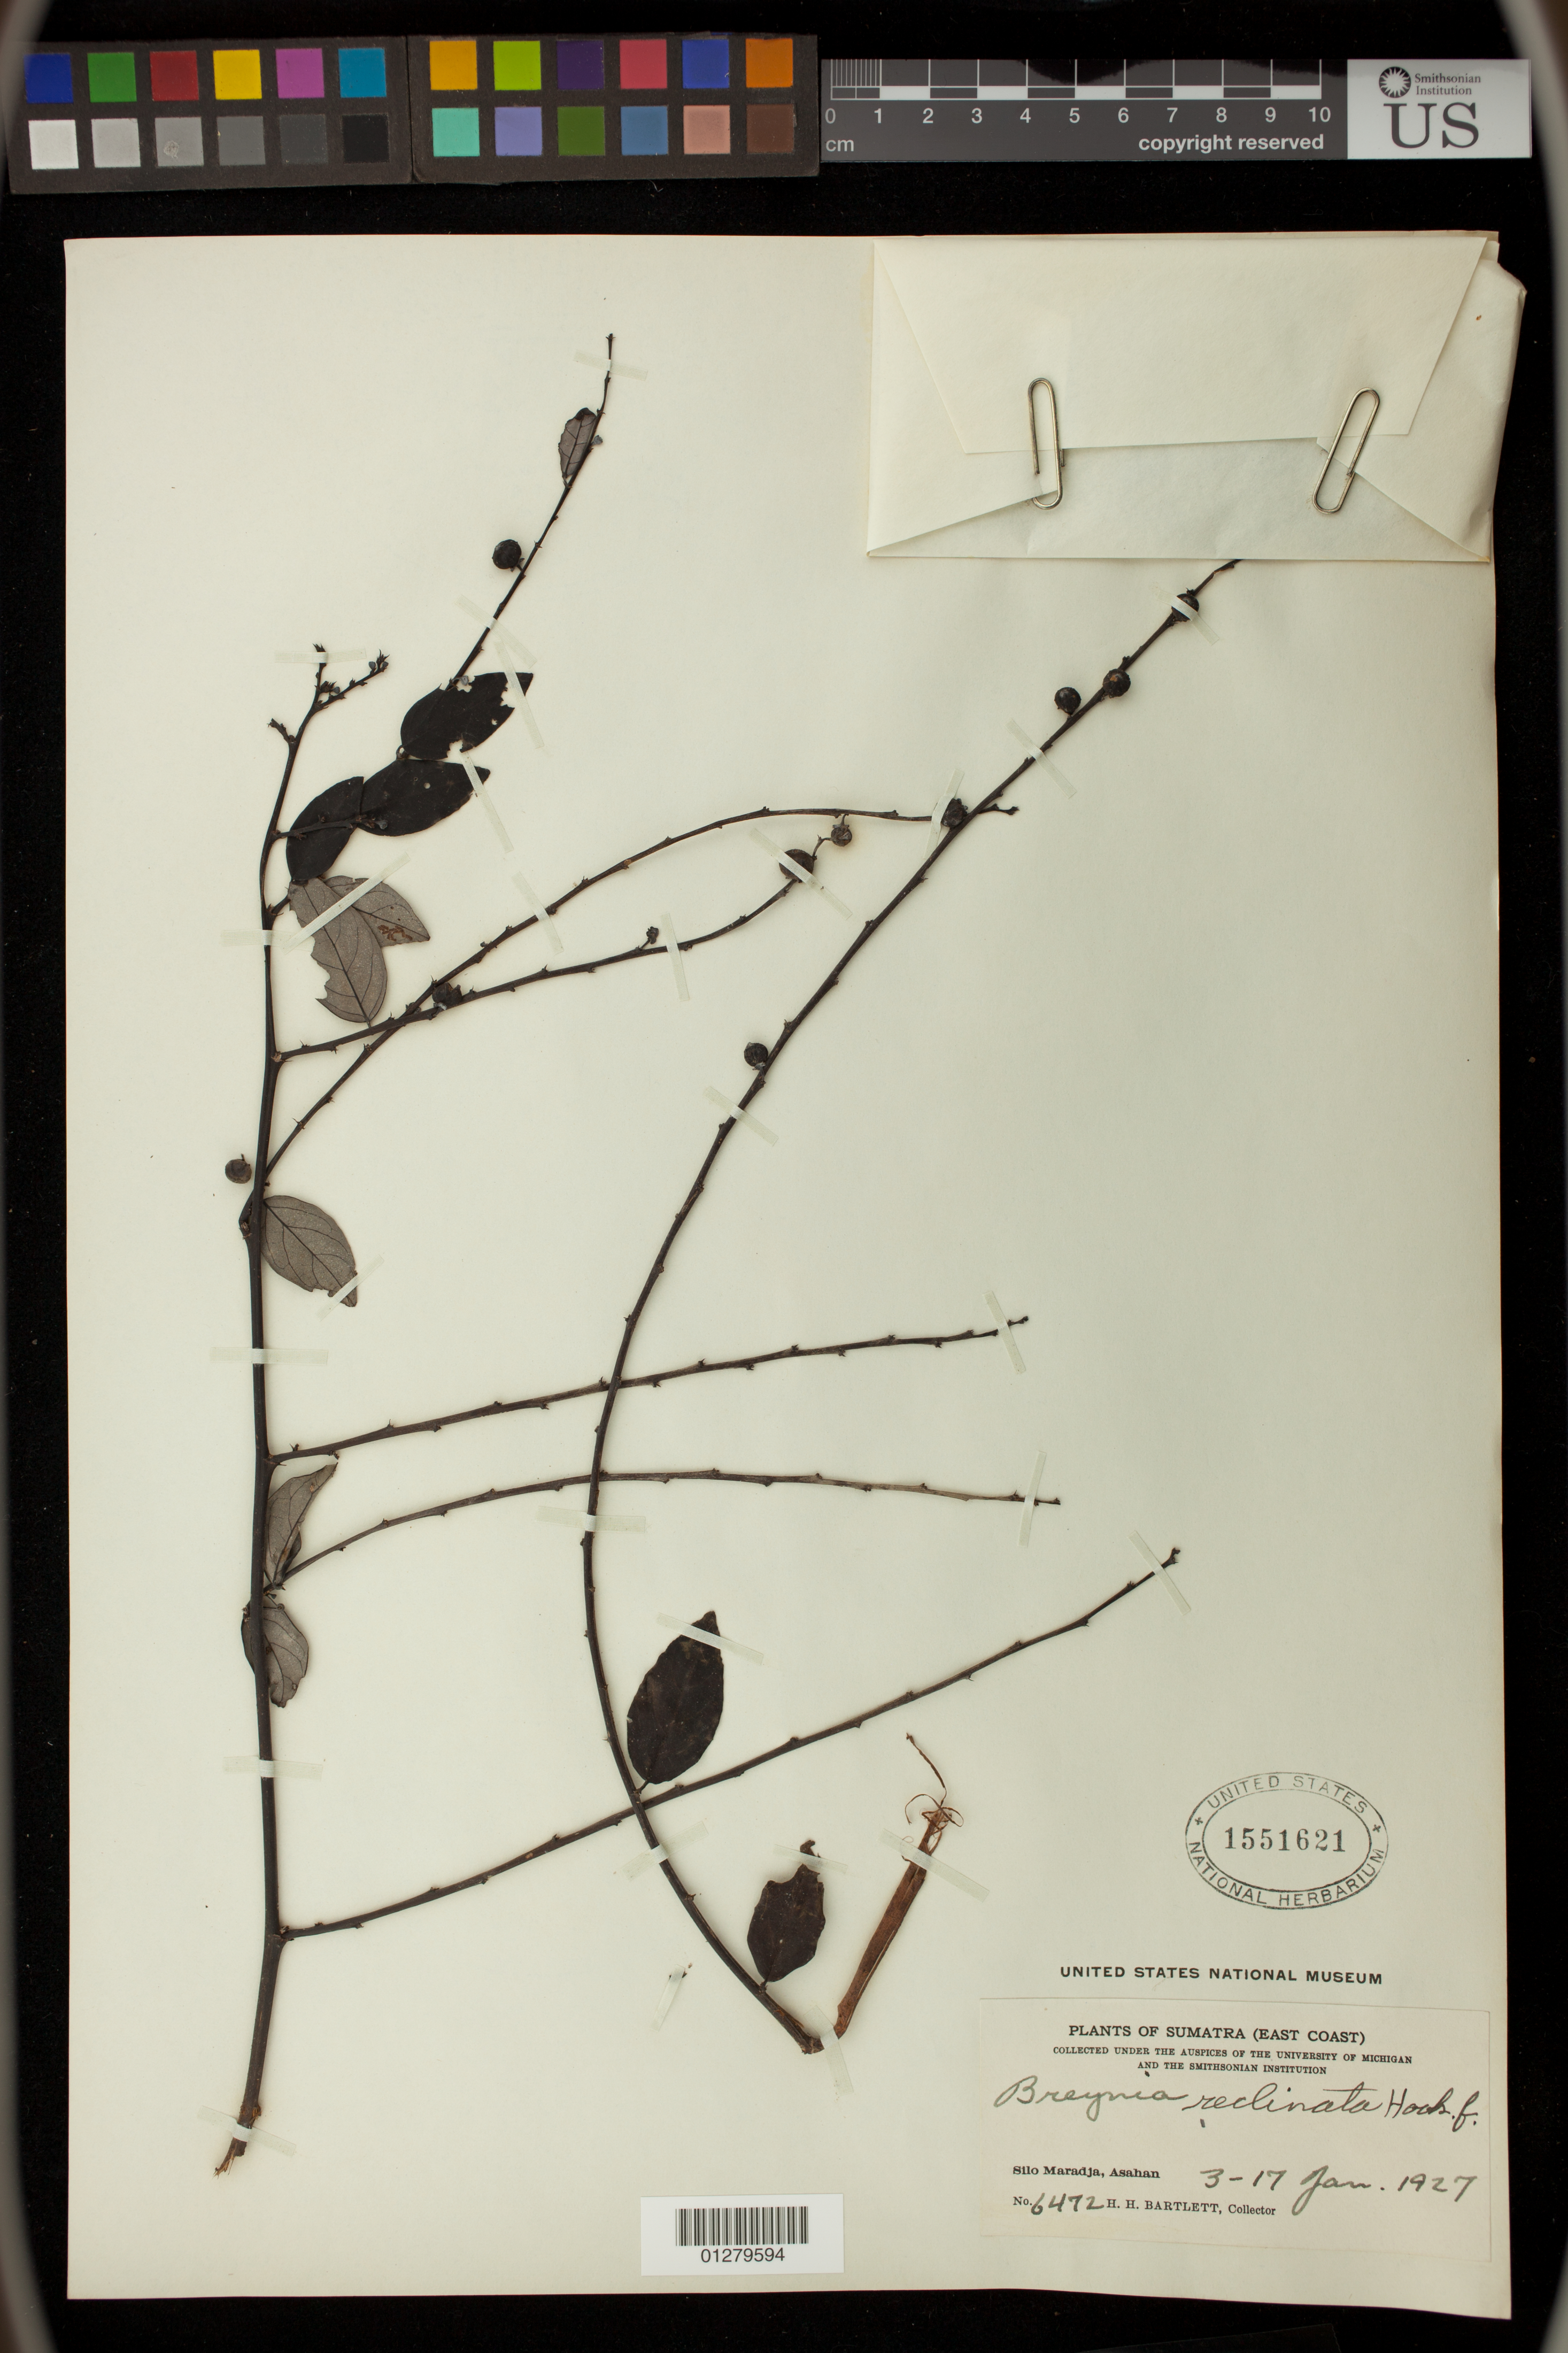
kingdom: Plantae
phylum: Tracheophyta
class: Magnoliopsida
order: Malpighiales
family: Phyllanthaceae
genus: Phyllanthus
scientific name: Phyllanthus reclinatus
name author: Roxb.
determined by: Wagner, W. L., (BOT), Smithsonian Institution - National Museum of Natural History (UNITED STATES)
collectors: H. H. Bartlett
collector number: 6472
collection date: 1927-01-03/1927-01-17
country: Indonesia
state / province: Sumatra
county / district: Sumatera Utara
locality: Silo Maradja, Asahan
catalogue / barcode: US 1551621